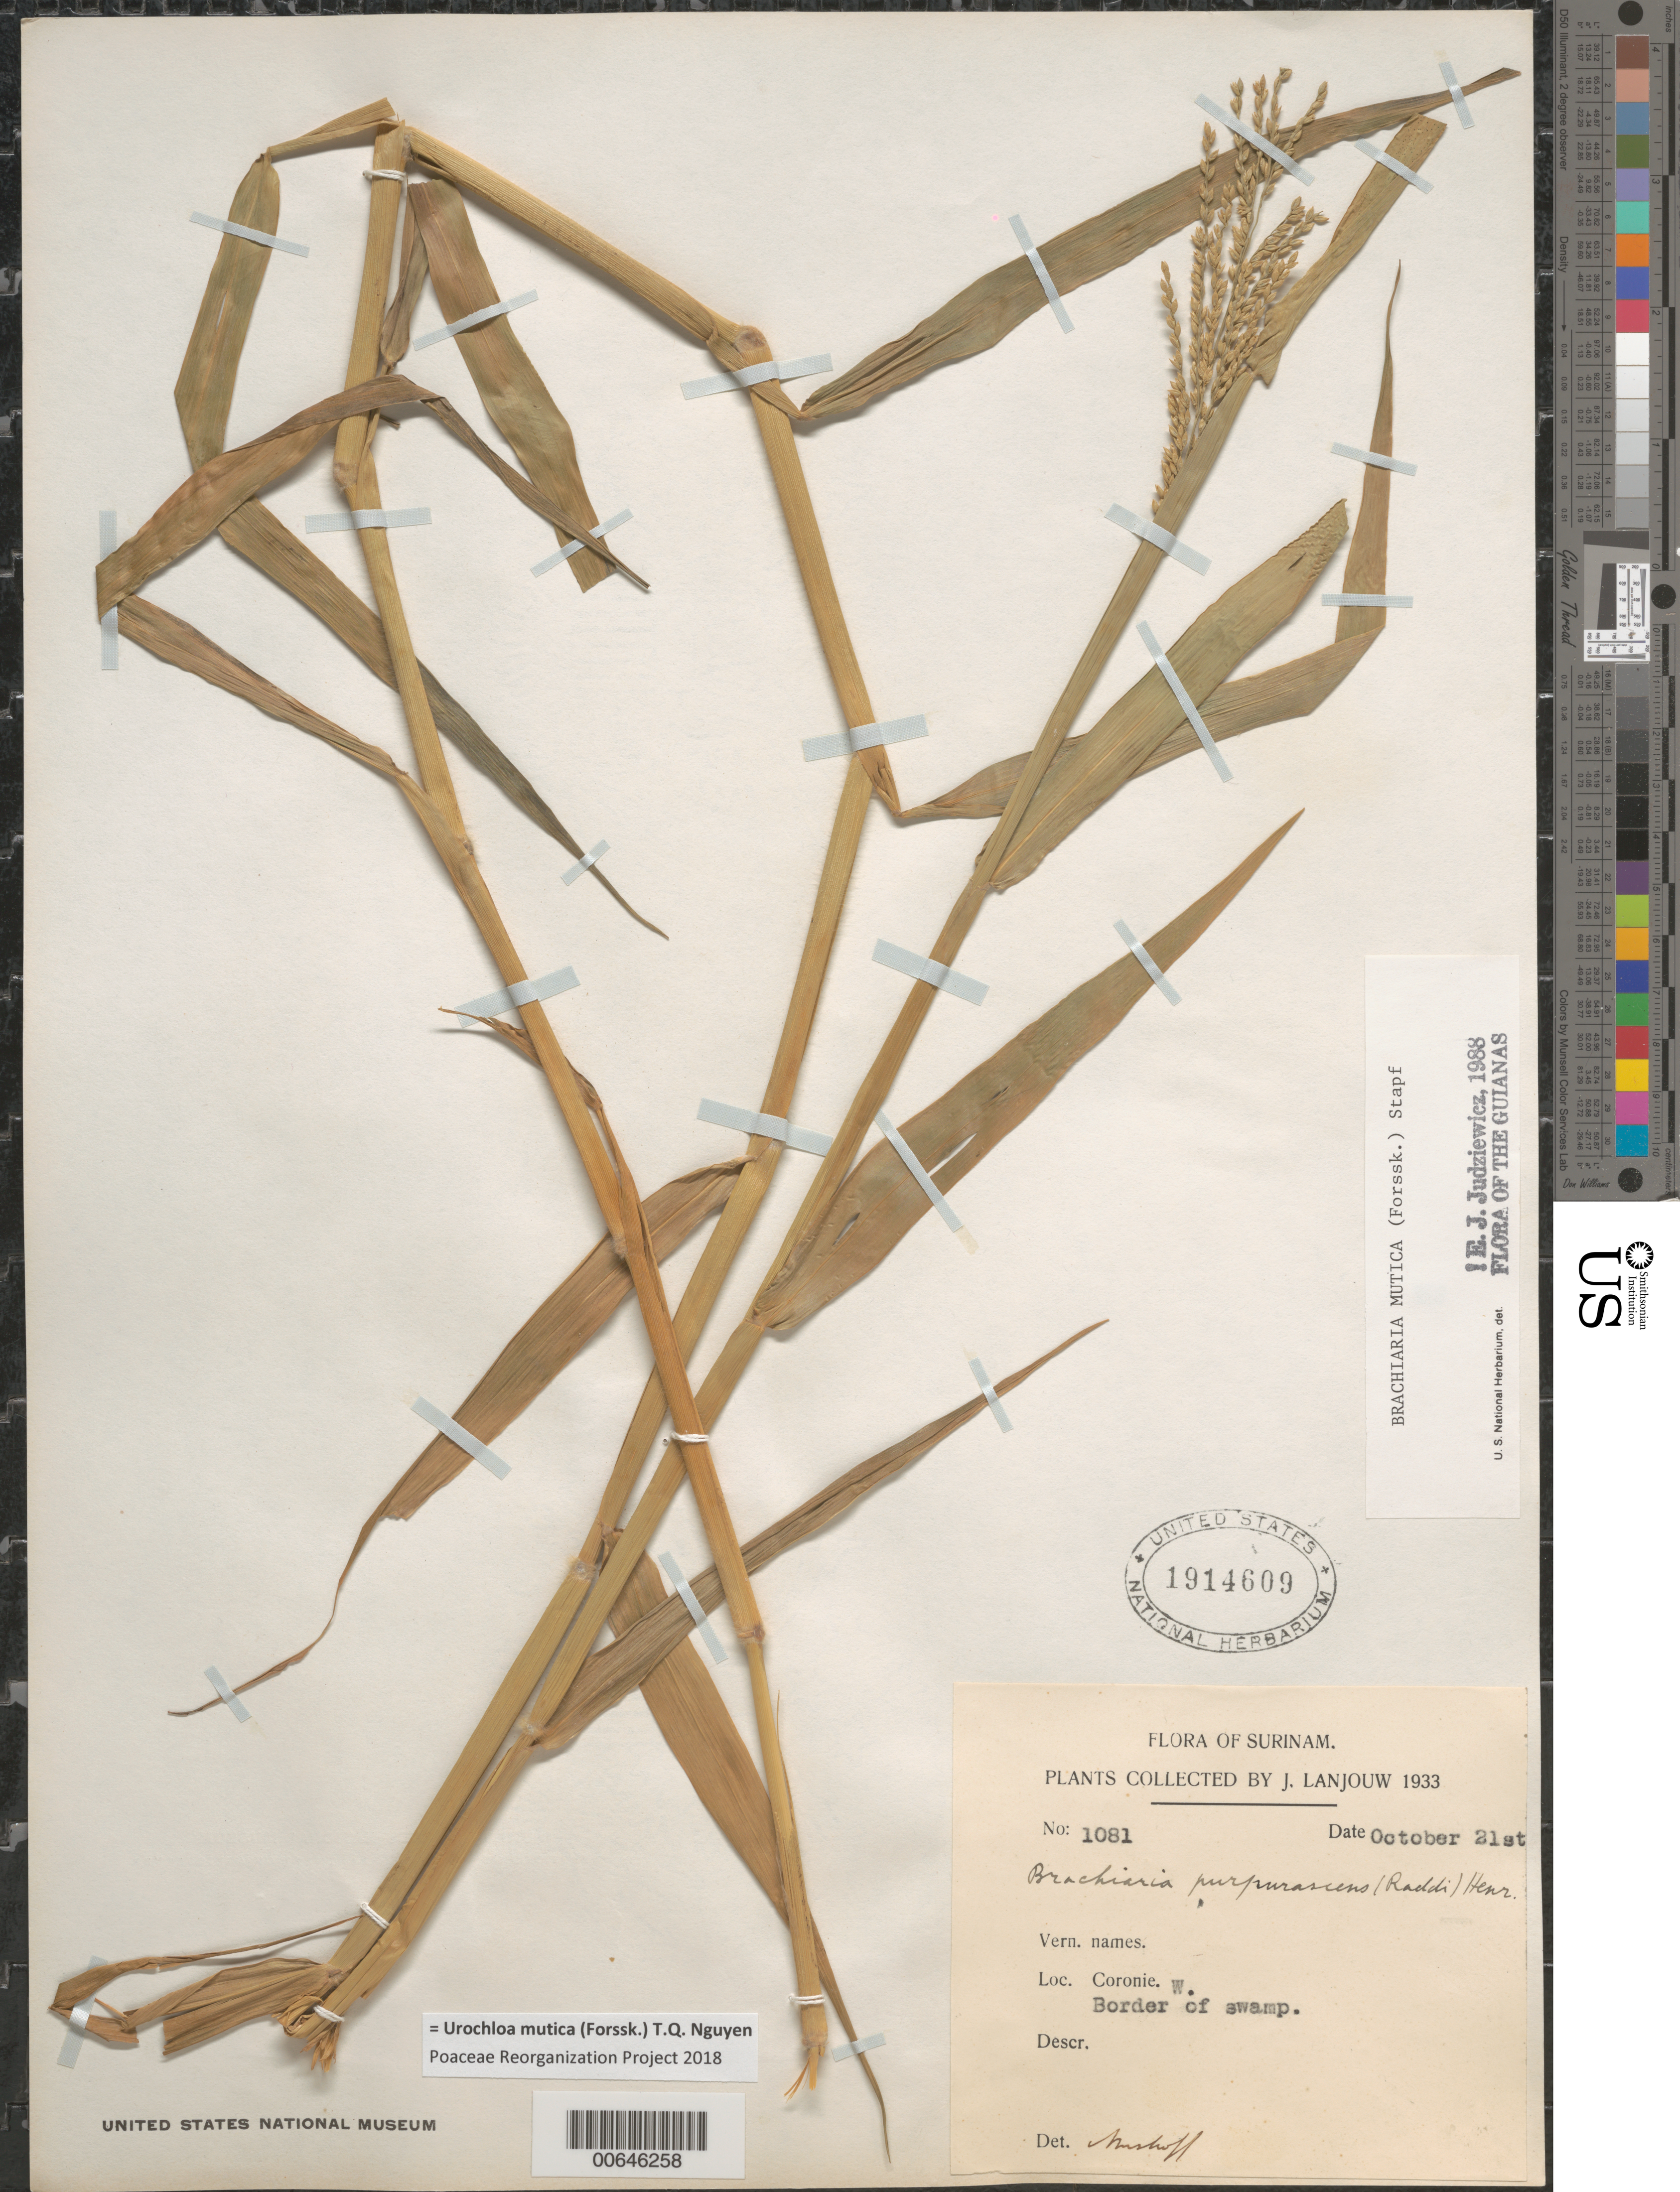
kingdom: Plantae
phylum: Tracheophyta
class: Liliopsida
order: Poales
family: Poaceae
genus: Brachiaria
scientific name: Brachiaria mutica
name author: (Forssk.) Stapf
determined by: Judziewicz, E. J.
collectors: J. Lanjouw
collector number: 1081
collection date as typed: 21-Oct-33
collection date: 1933-10-21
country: Suriname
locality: Coronie W.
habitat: Border of swamp.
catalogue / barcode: US 1914609